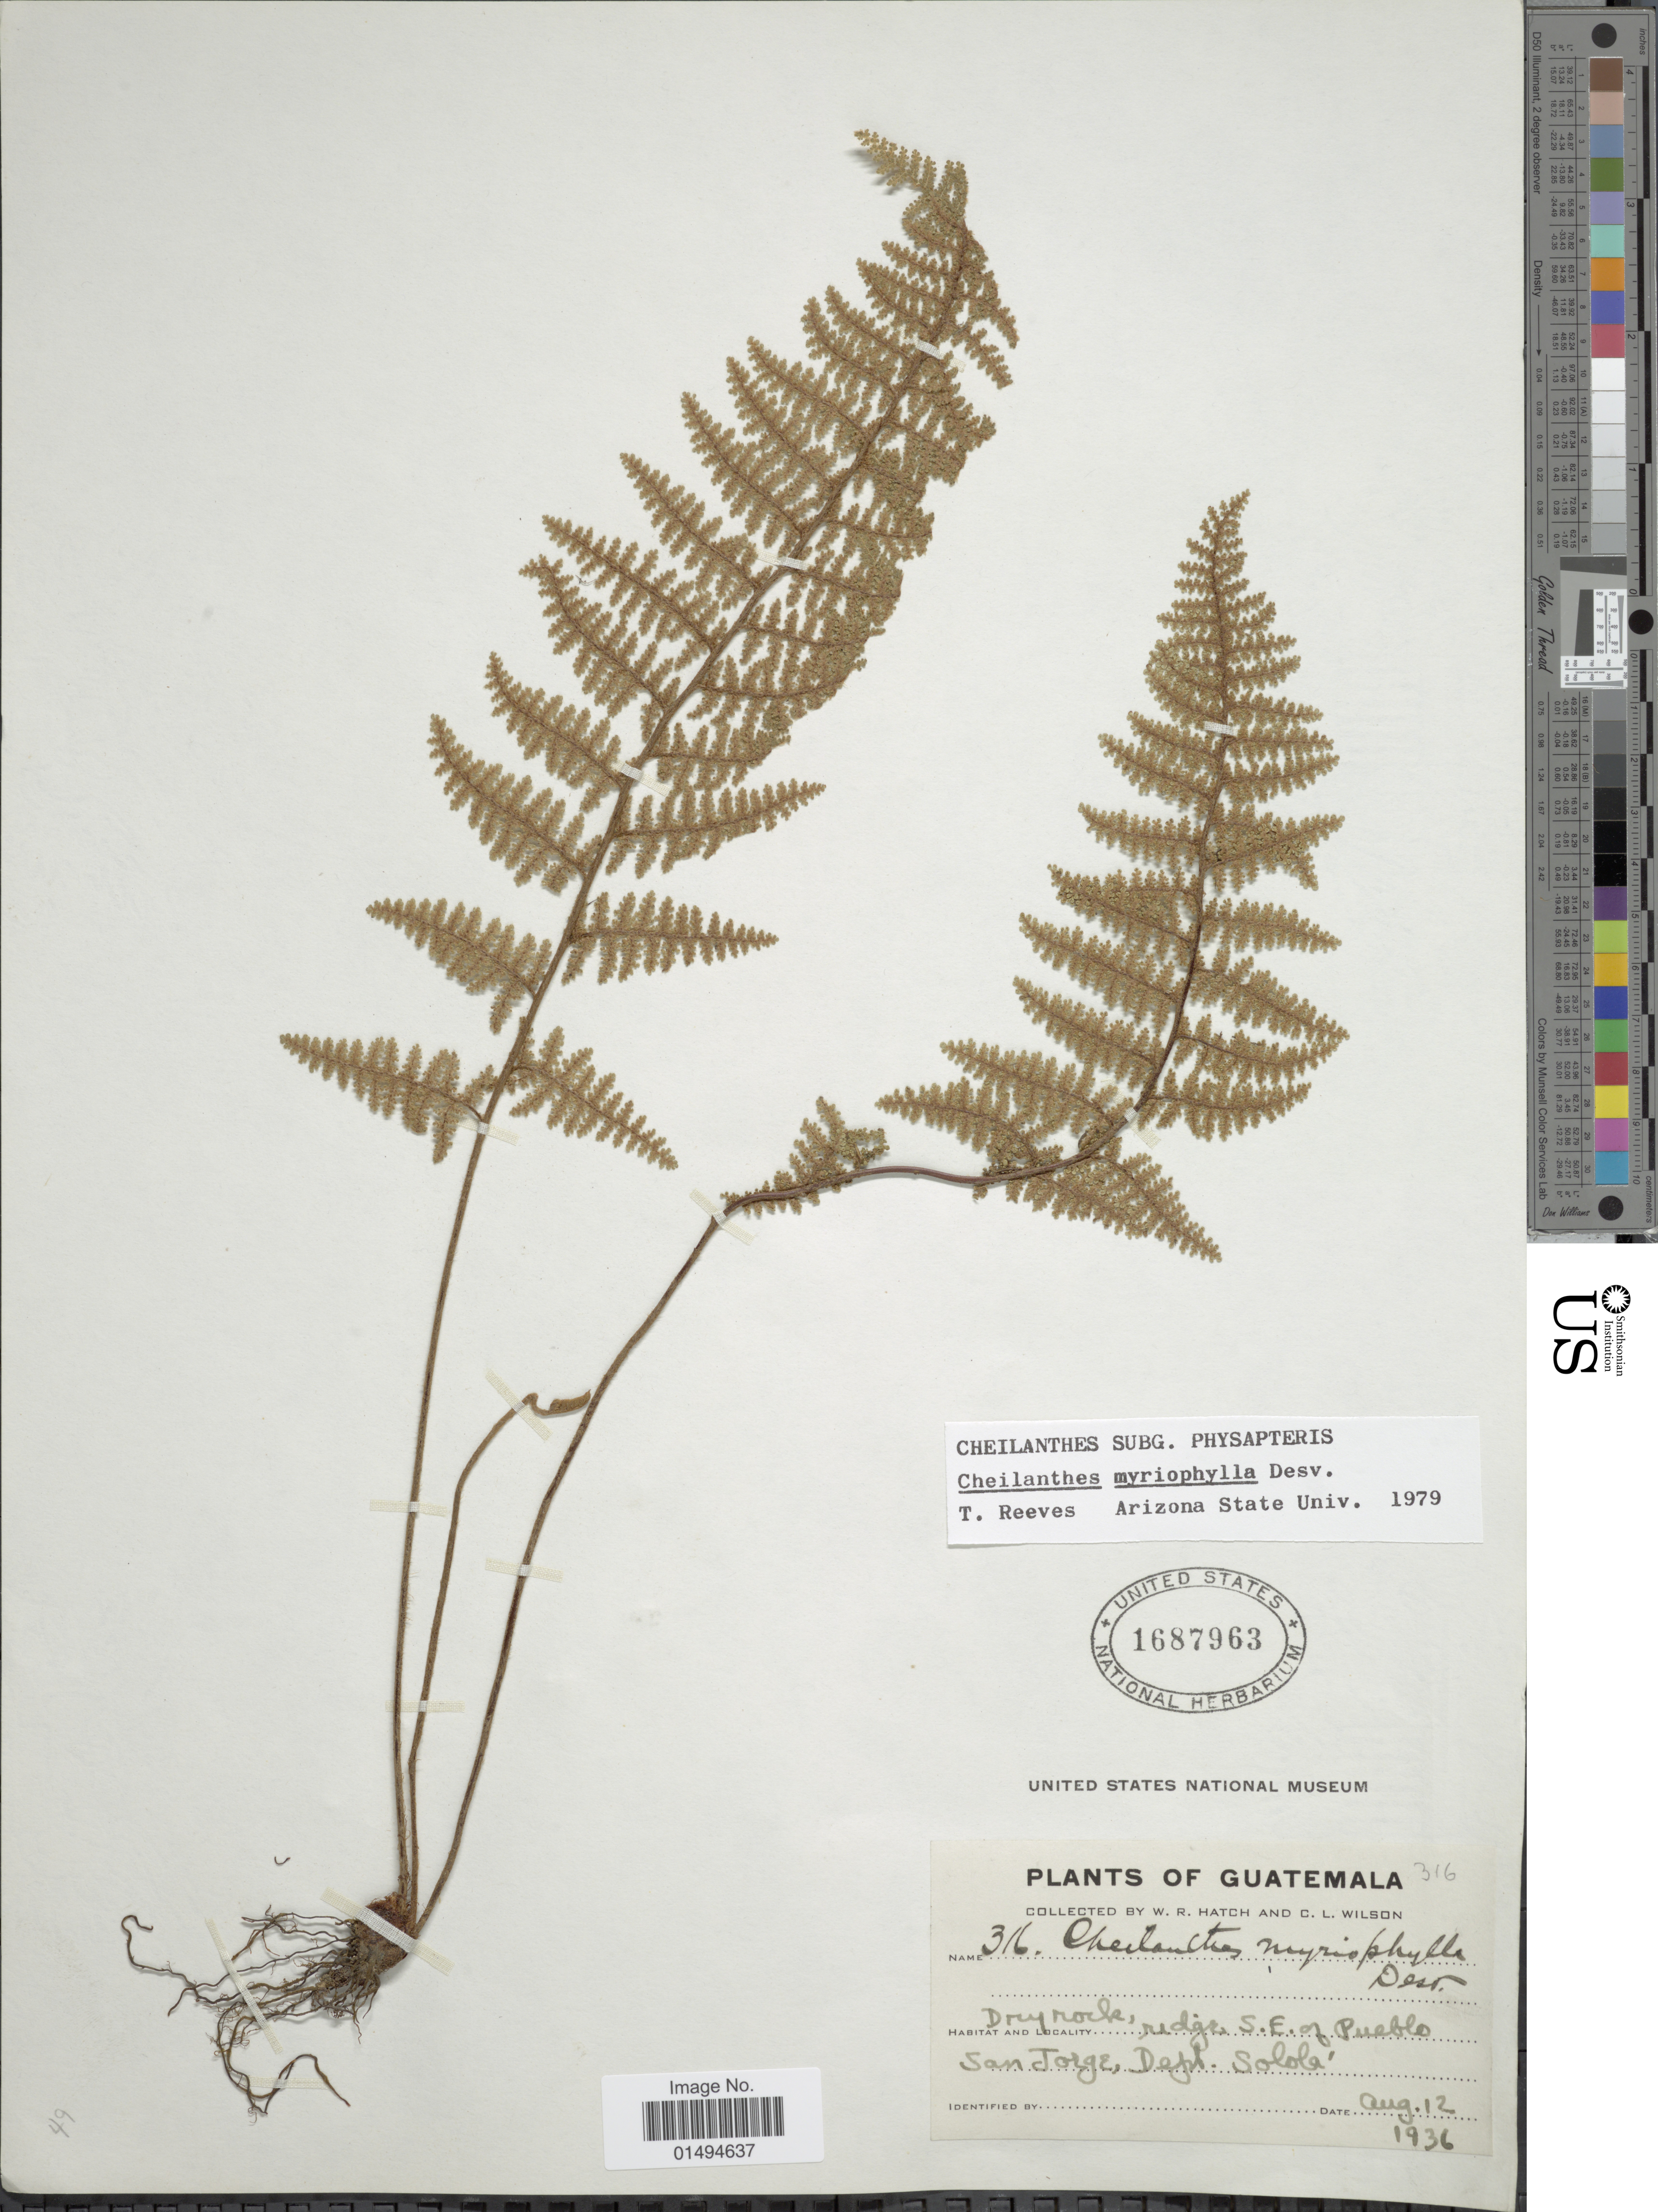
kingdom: Plantae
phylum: Tracheophyta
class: Polypodiopsida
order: Polypodiales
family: Pteridaceae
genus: Myriopteris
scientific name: Myriopteris myriophylla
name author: (Desv.) J. Sm.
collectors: W. Hatch & C. L. Wilson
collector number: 316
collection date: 1936-08-12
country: Guatemala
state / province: Sololá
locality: S. E. of Pueblo, San Jorge, Dept. Solola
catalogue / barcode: US 1687963